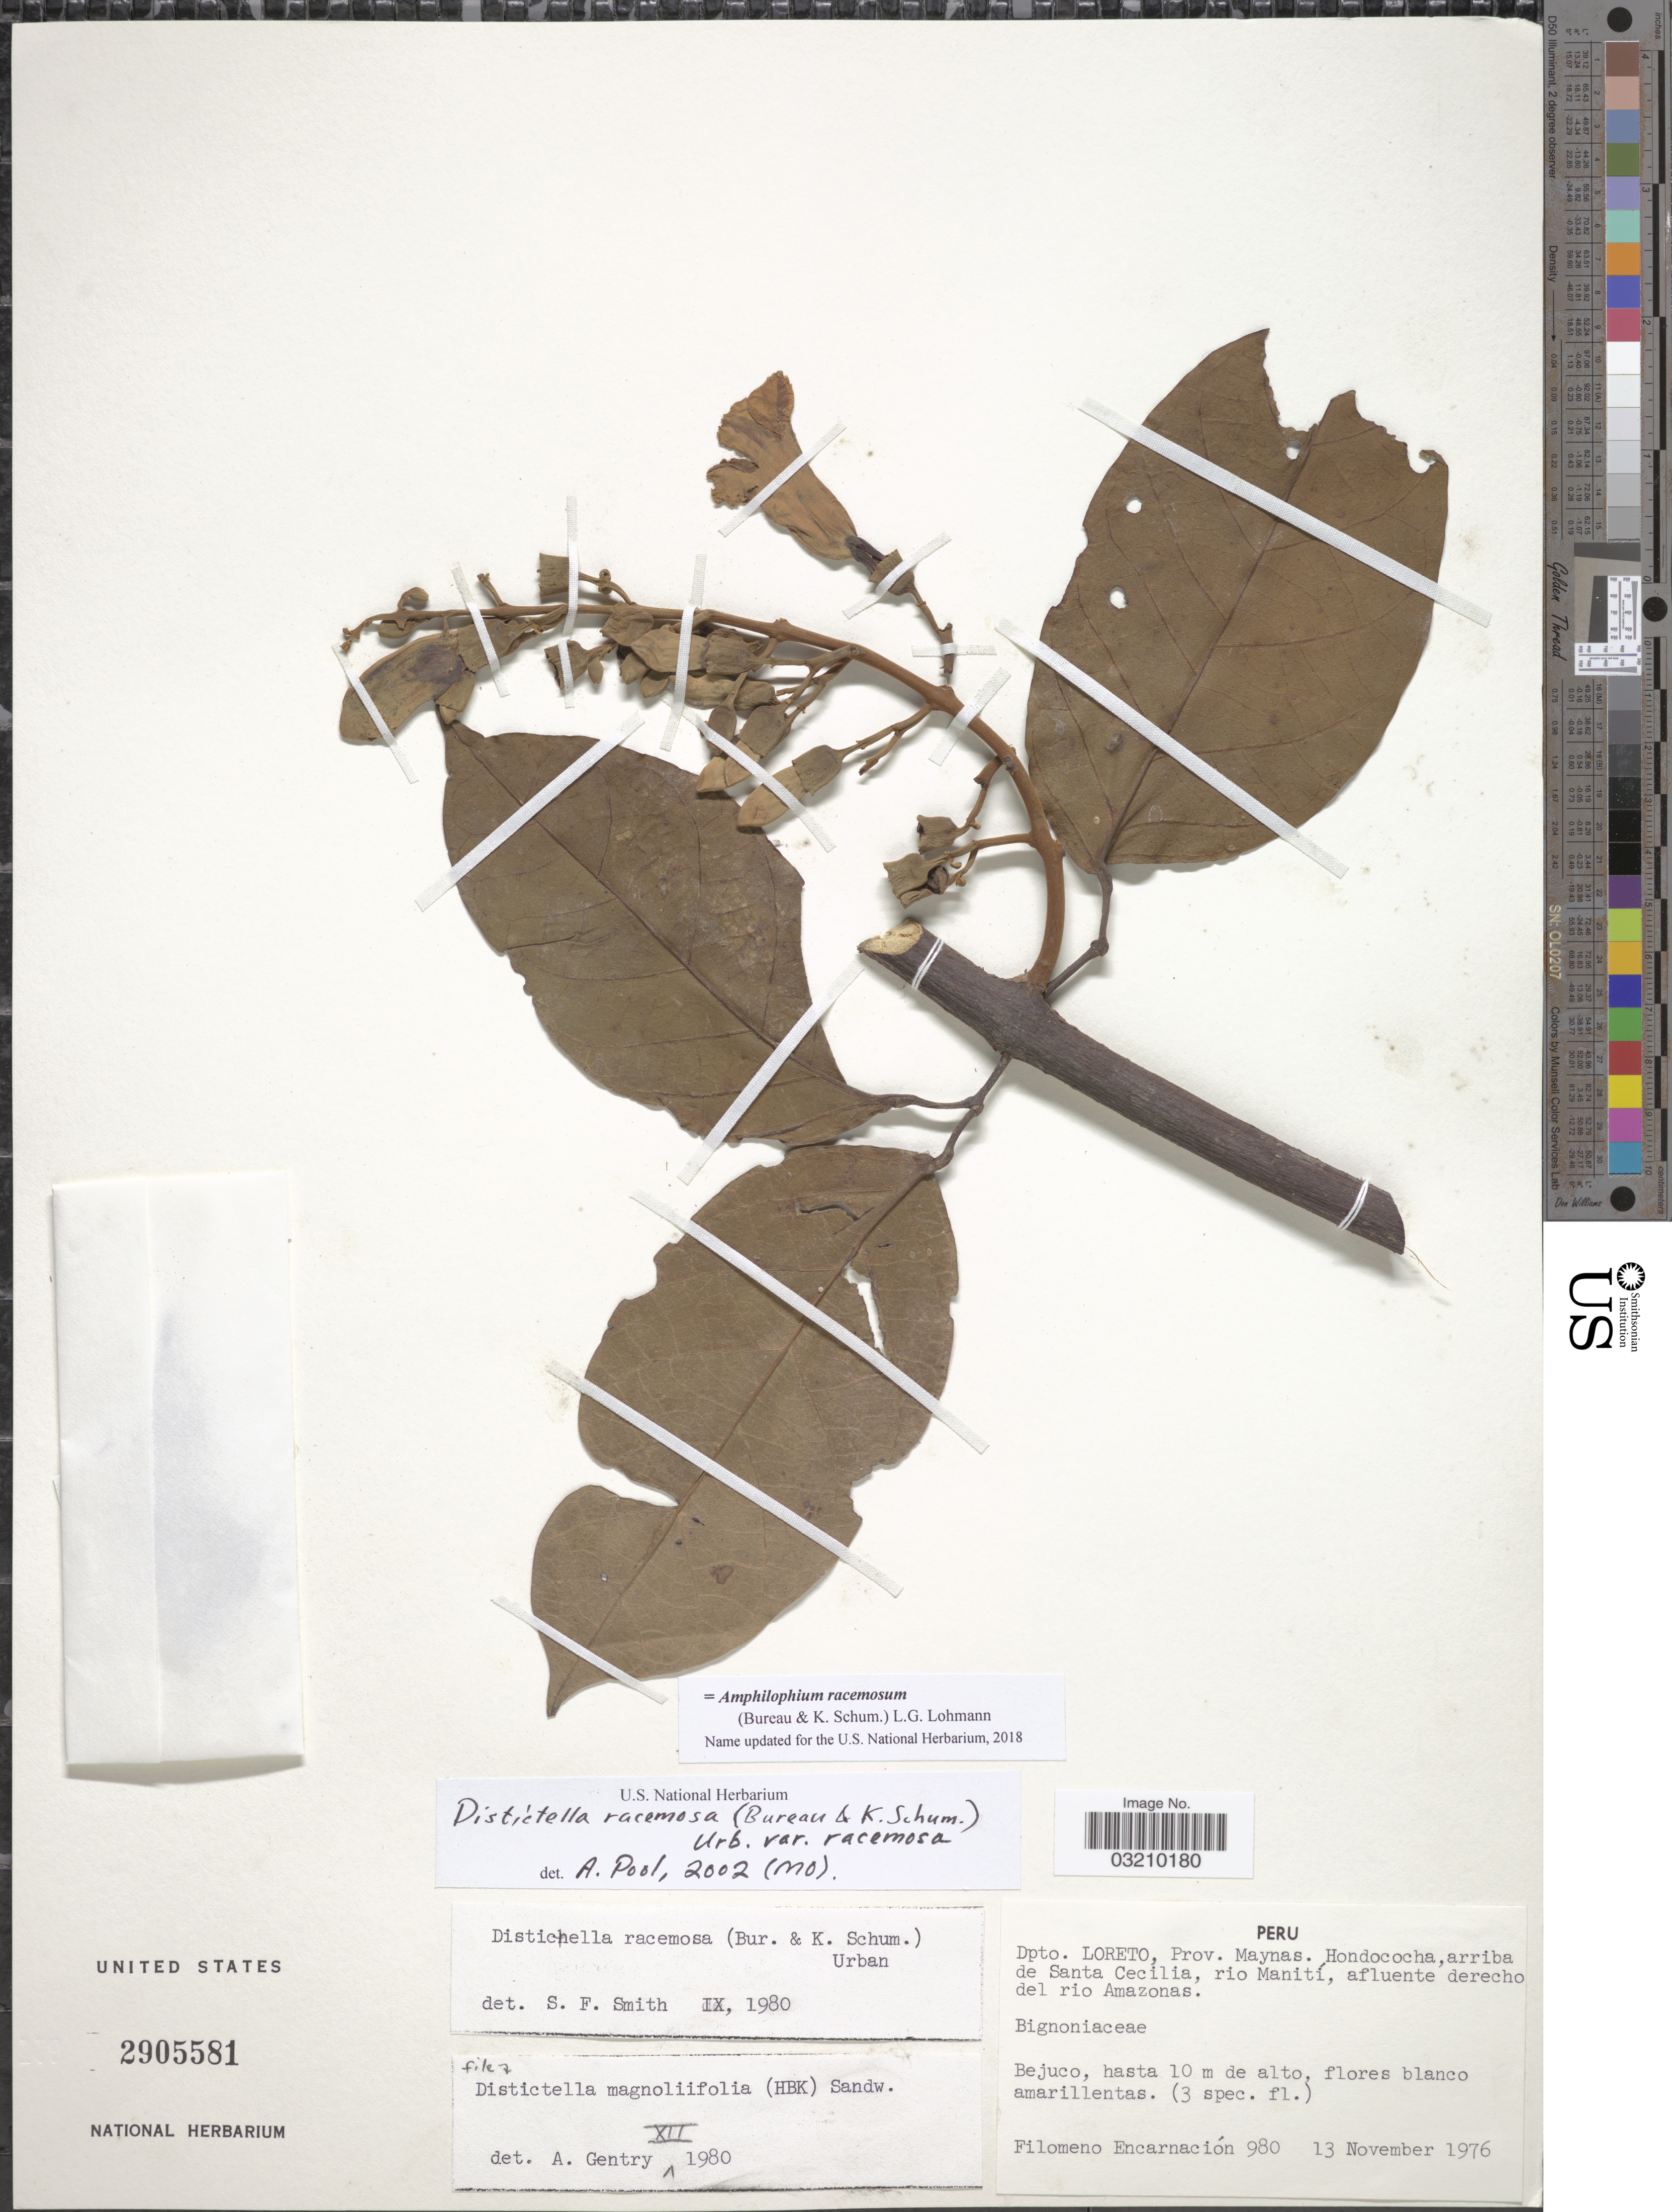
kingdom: Plantae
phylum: Tracheophyta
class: Magnoliopsida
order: Lamiales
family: Bignoniaceae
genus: Amphilophium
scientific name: Amphilophium racemosum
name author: (Bureau & K. Schum.) L.G. Lohmann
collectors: F. Encarnación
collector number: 980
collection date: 1976-11-13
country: Peru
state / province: Loreto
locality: Dpto. Loreto, Prov. Maynas. Hondococha, arriba de Santa Cecilia, rio Manití, afluento derecho del rio Amazonas.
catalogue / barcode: US 2905581